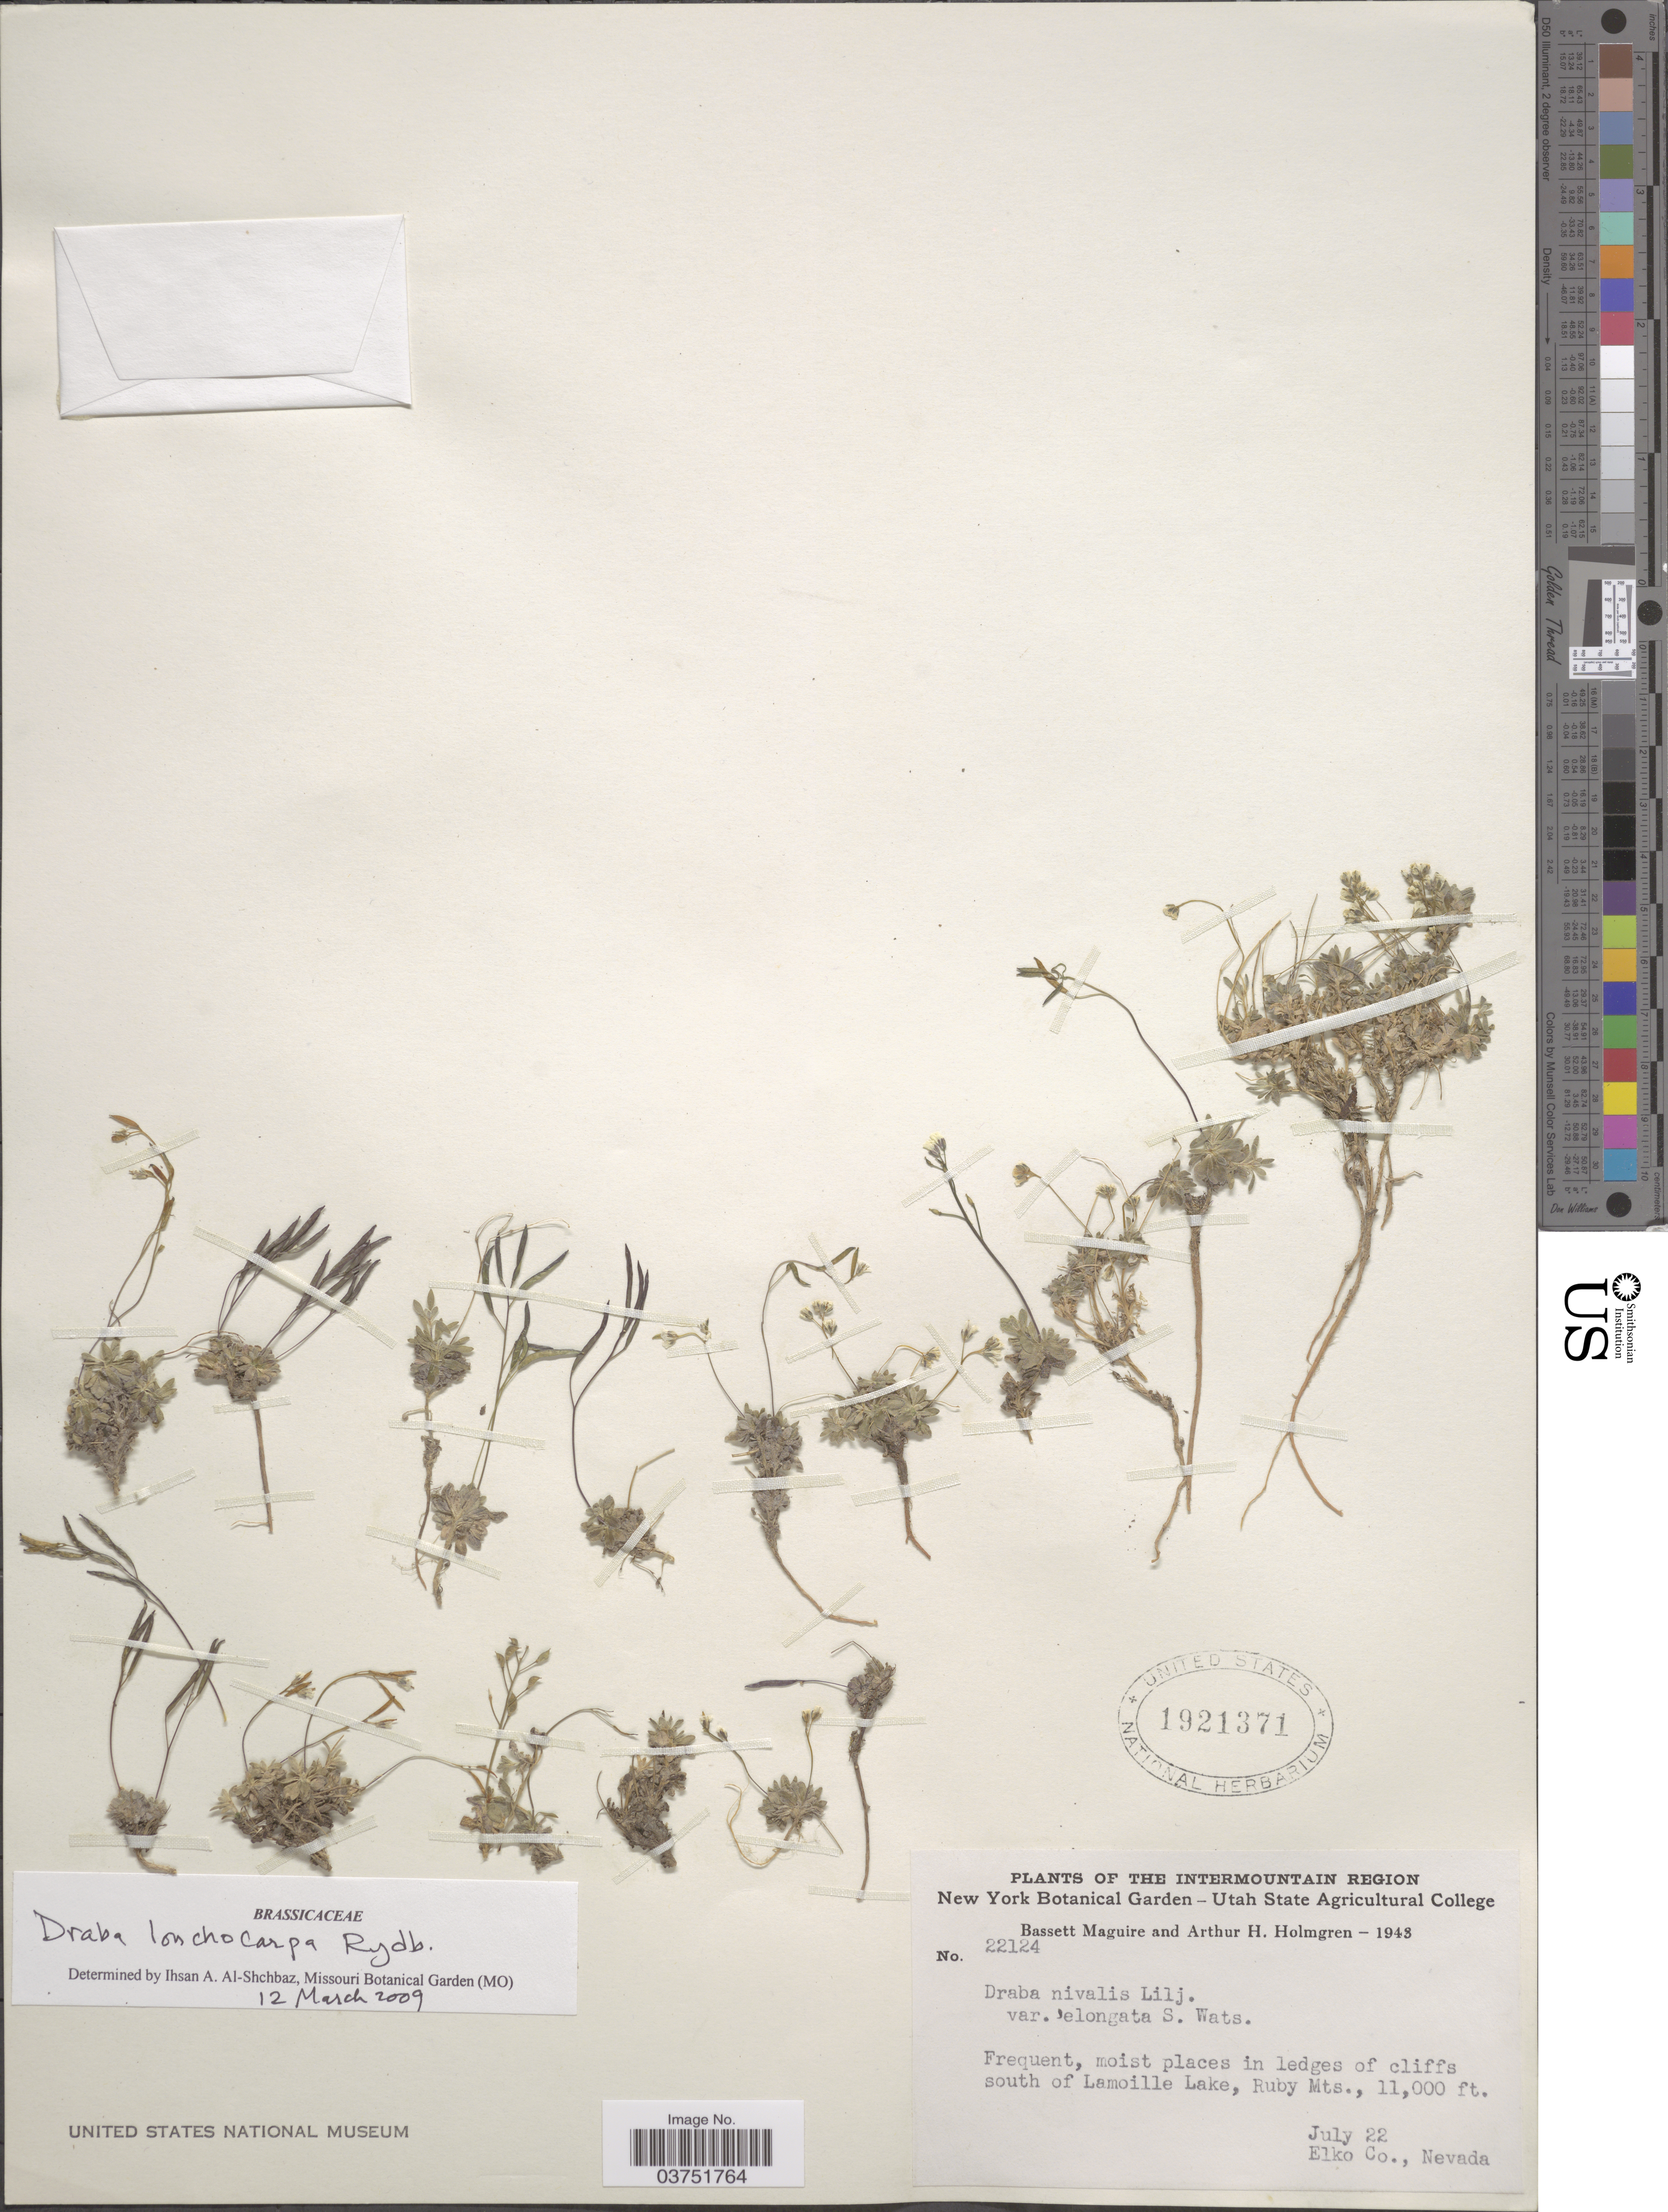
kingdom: Plantae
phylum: Tracheophyta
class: Magnoliopsida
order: Brassicales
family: Brassicaceae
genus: Draba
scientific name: Draba lonchocarpa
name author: Rydb.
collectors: B. Maguire & A. H. Holmgren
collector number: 22124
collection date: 1943-07-22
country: United States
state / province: Nevada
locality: The Intermountain Region. Moist places in ledges of cliffs south of Lamoille Lake, Ruby Mts. Elko Co.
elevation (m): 3353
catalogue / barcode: US 1921371